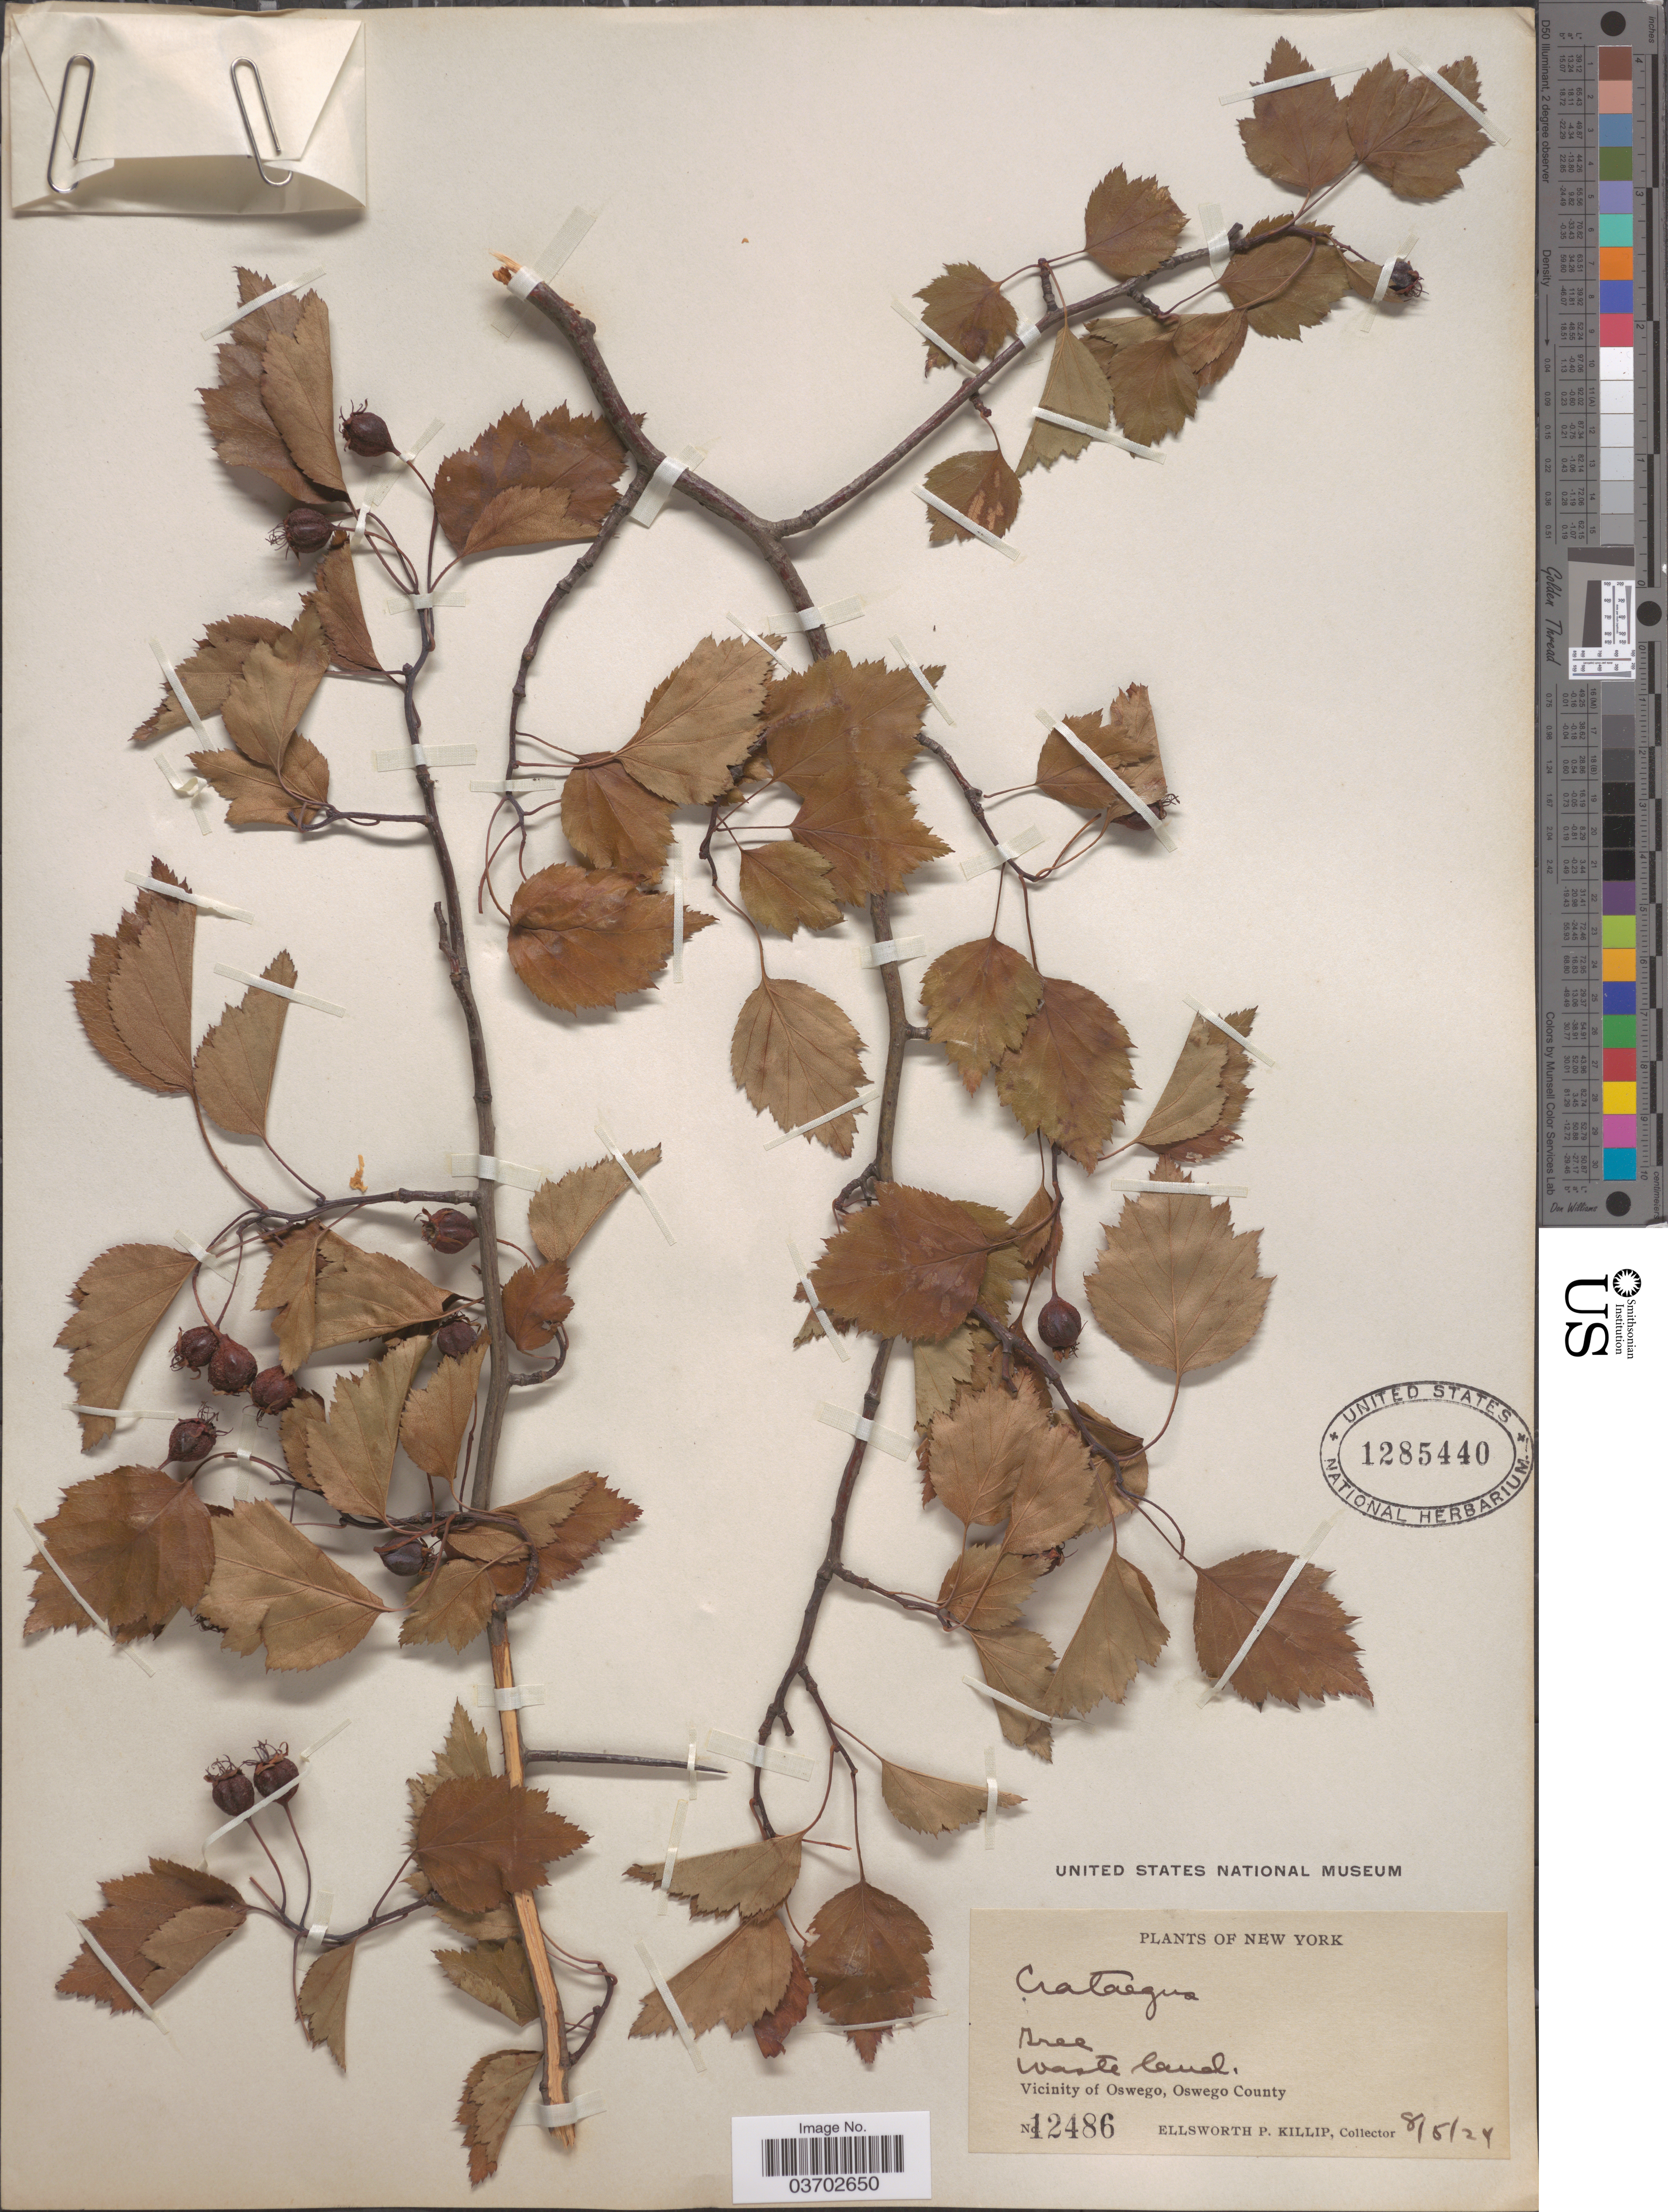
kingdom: Plantae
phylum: Tracheophyta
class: Magnoliopsida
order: Rosales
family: Rosaceae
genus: Crataegus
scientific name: Crataegus sp.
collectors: E. P. Killip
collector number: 12486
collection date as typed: Transcribed d/m/y: 5/8/24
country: United States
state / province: New York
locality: Vicinity of Oswego, Oswego County.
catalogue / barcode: US 1285440